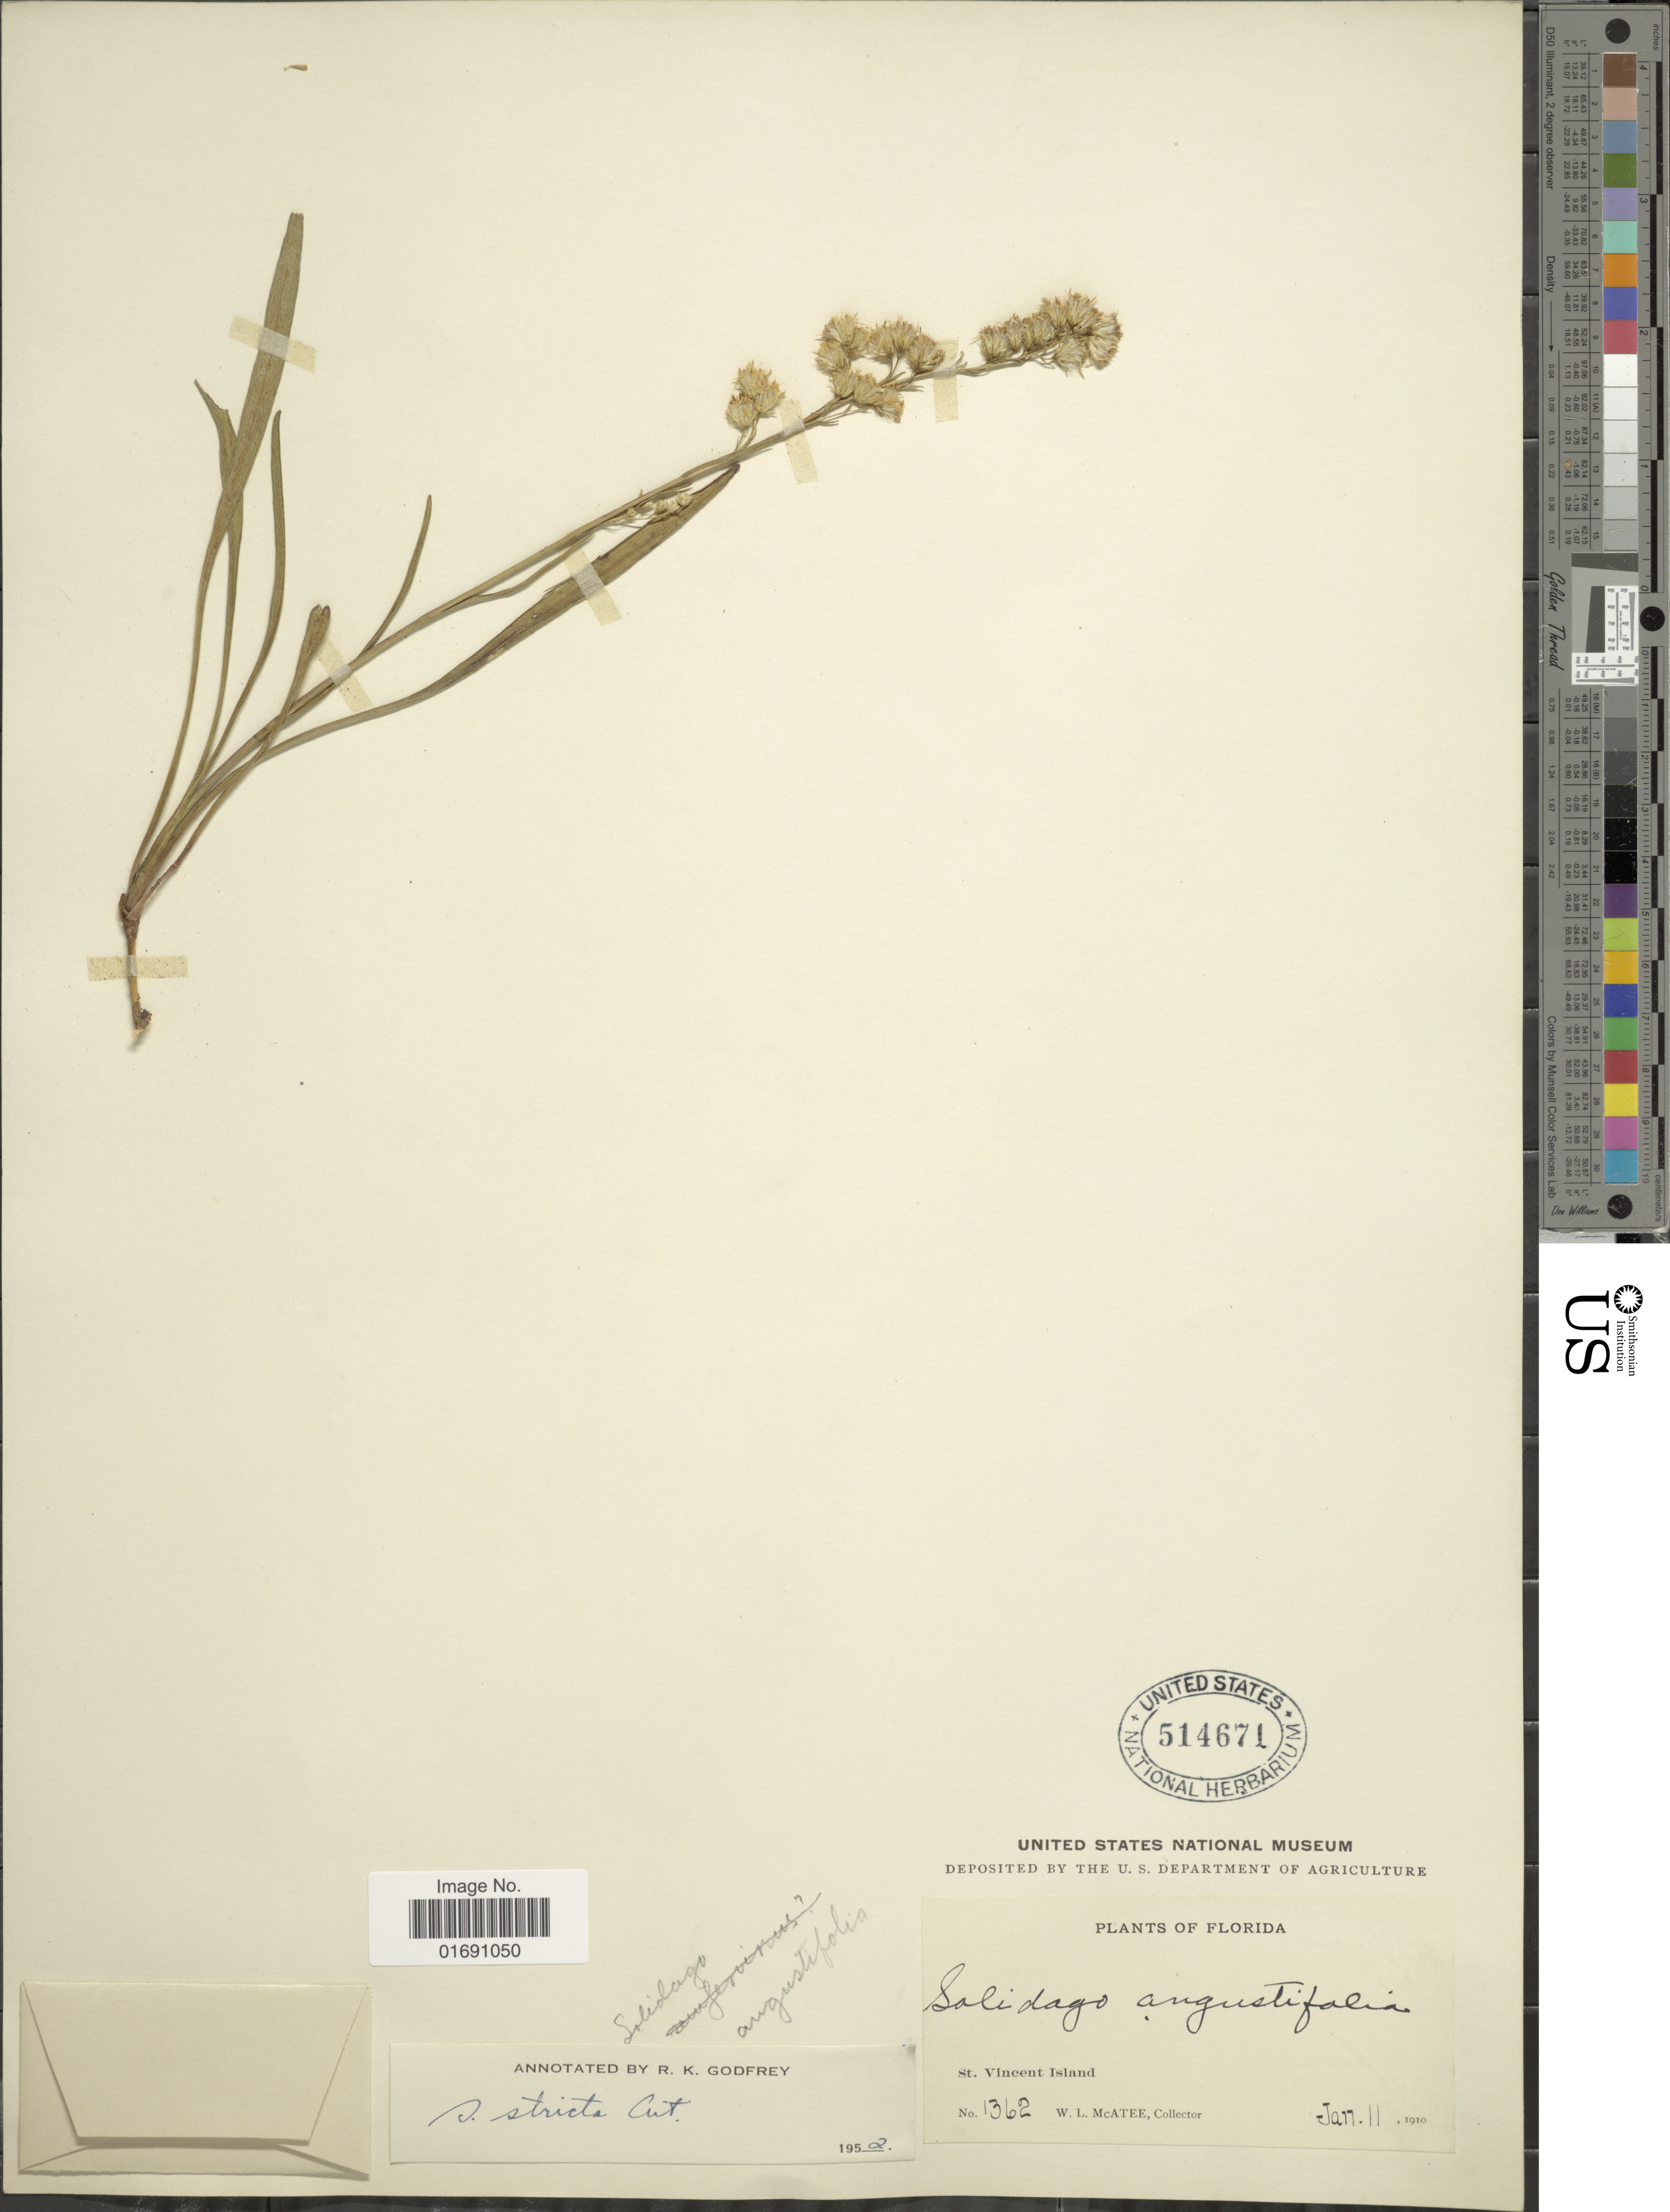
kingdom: Plantae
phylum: Tracheophyta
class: Magnoliopsida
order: Asterales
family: Asteraceae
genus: Solidago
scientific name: Solidago stricta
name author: Aiton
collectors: W. McAtee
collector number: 1362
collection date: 1910-01-11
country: United States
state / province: Florida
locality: St Vincent Island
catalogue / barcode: US 514671